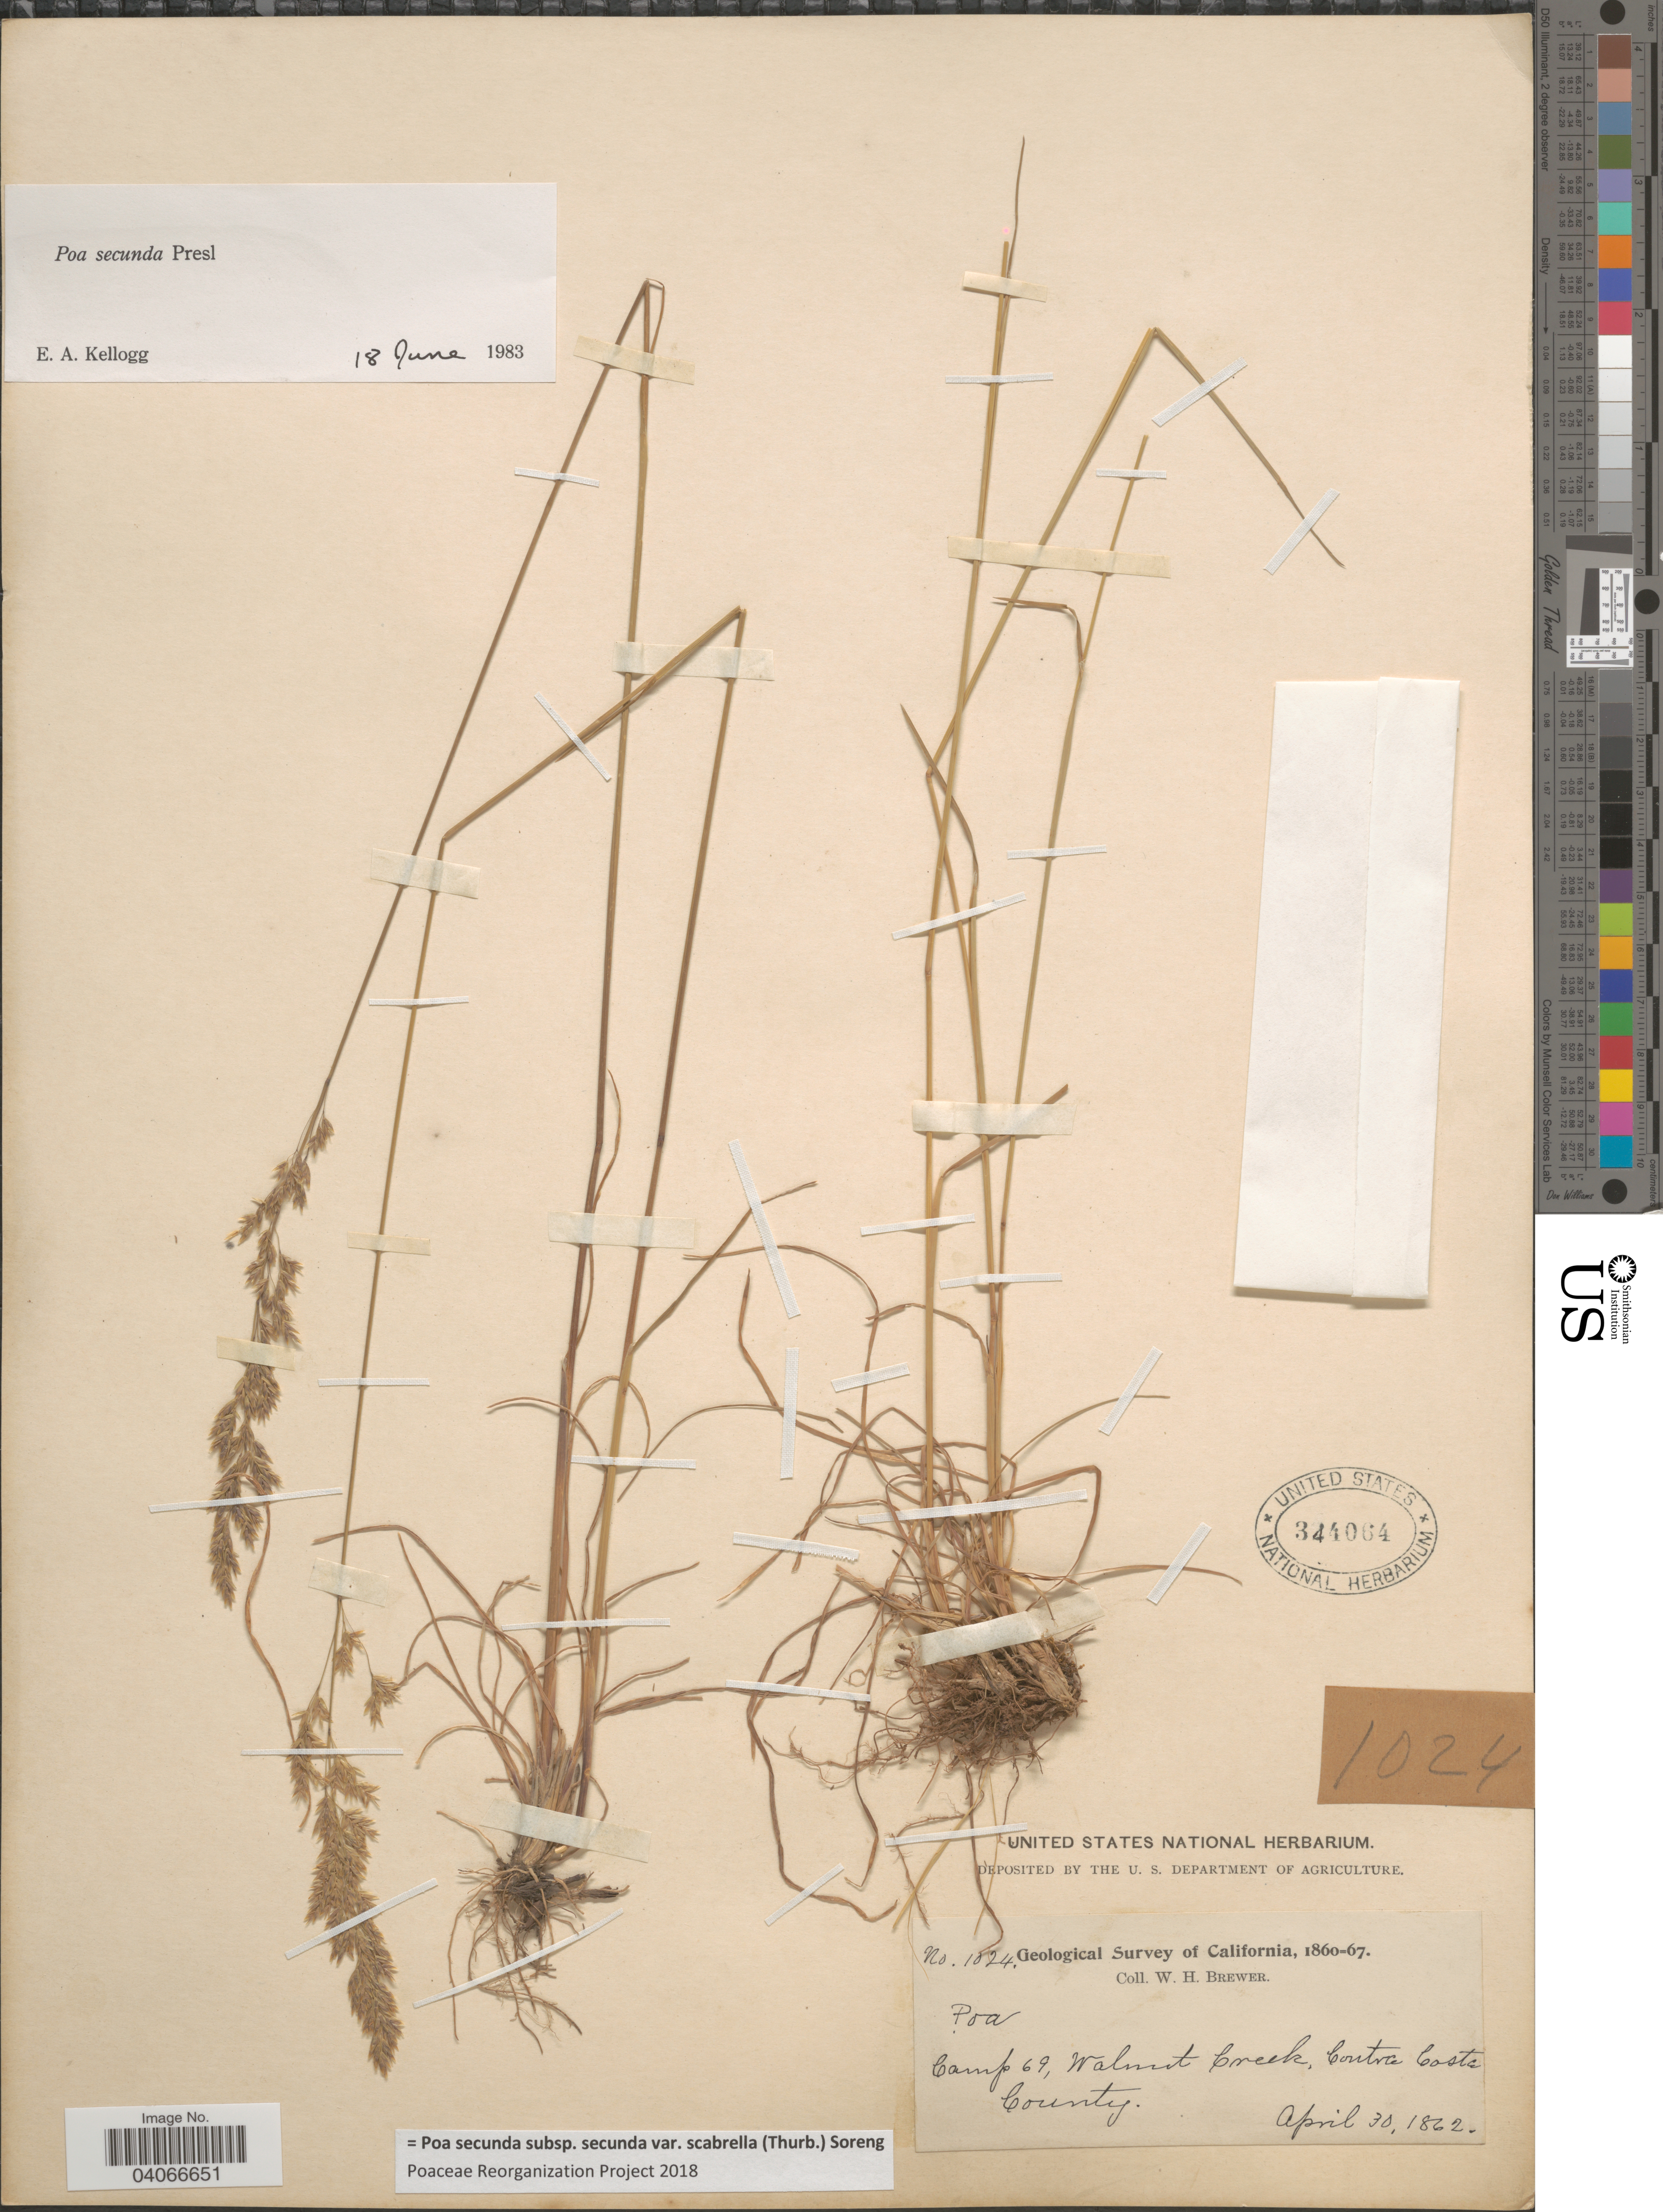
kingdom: Plantae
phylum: Tracheophyta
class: Liliopsida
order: Poales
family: Poaceae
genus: Poa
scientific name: Poa secunda subsp. secunda var. scabrella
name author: (Thurb.) Soreng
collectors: W. H. Brewer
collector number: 1024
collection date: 1862-04-30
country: United States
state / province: California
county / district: Contra Costa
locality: Geological Survey of California. Camp 69, Walnut Creek, Contra Costa County.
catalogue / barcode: US 344064